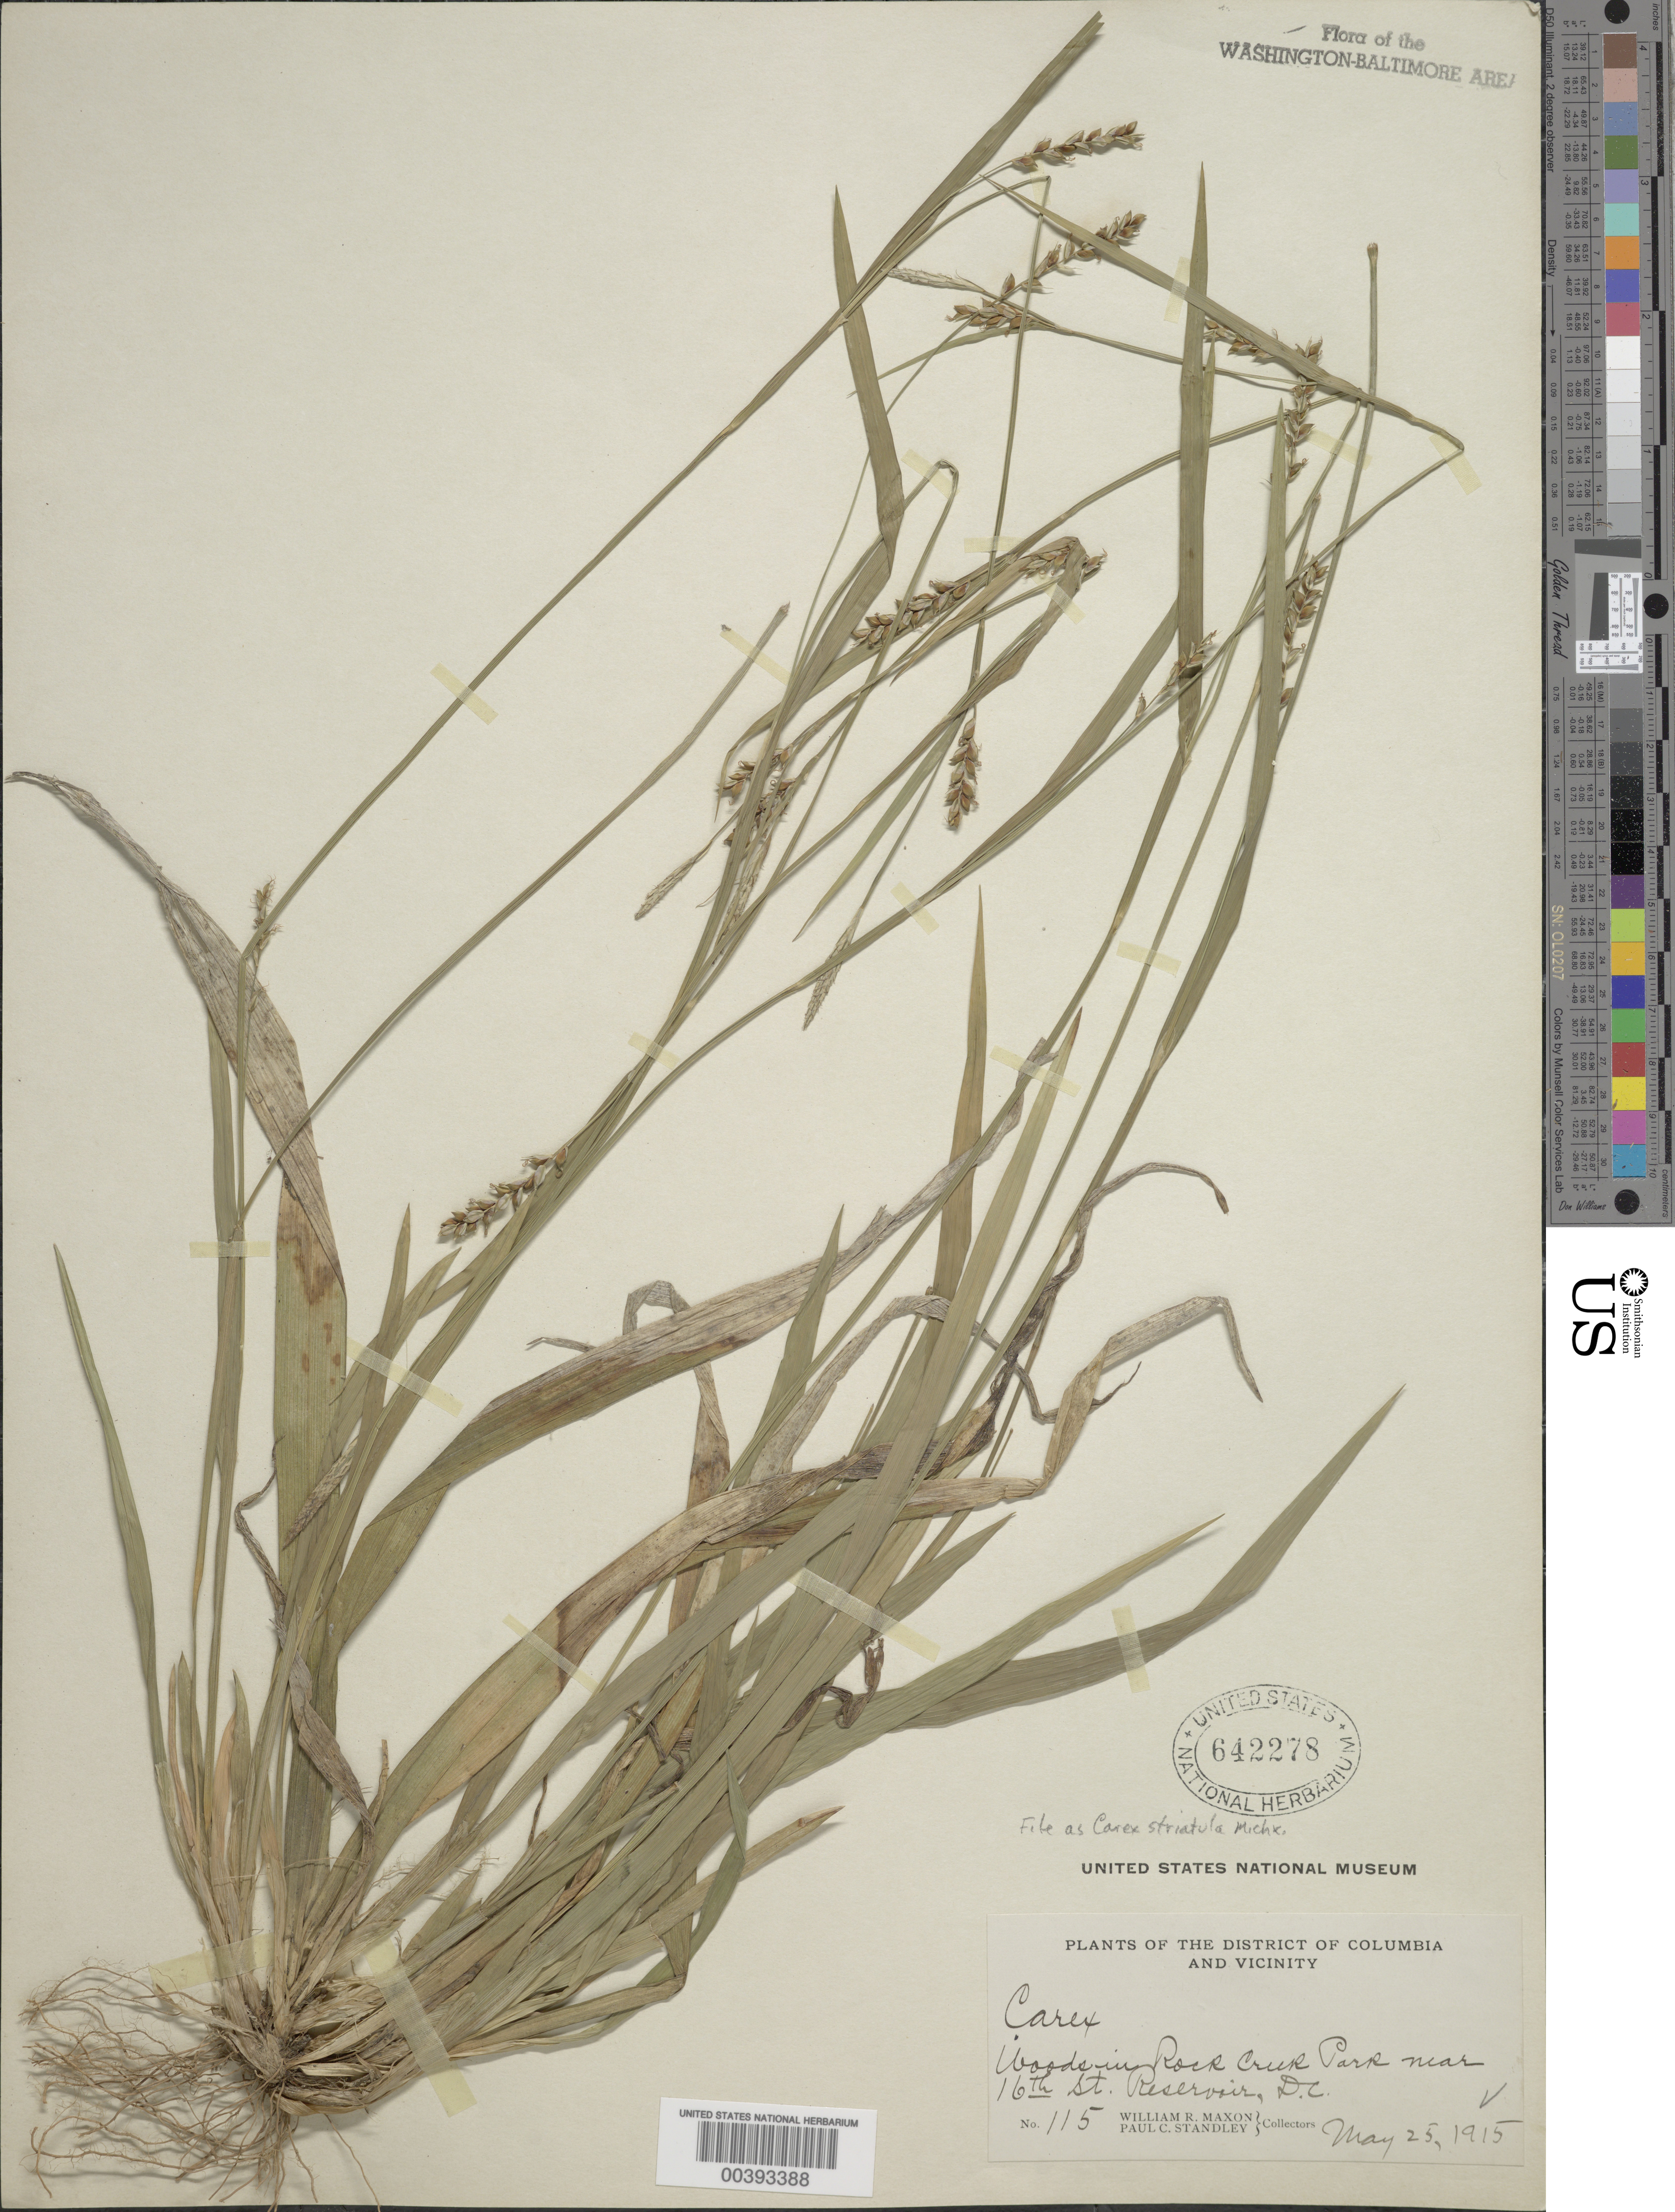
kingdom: Plantae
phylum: Tracheophyta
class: Liliopsida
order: Poales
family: Cyperaceae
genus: Carex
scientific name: Carex striatula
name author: Michx.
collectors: W. R. Maxon & P. C. Standley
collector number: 115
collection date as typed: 25 May 1915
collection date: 1915-05-25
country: United States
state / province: District of Columbia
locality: Rock Creek Park near 16th St. Reservoir Rock Creek Park & vicinity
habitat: Woods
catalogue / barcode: US 642278